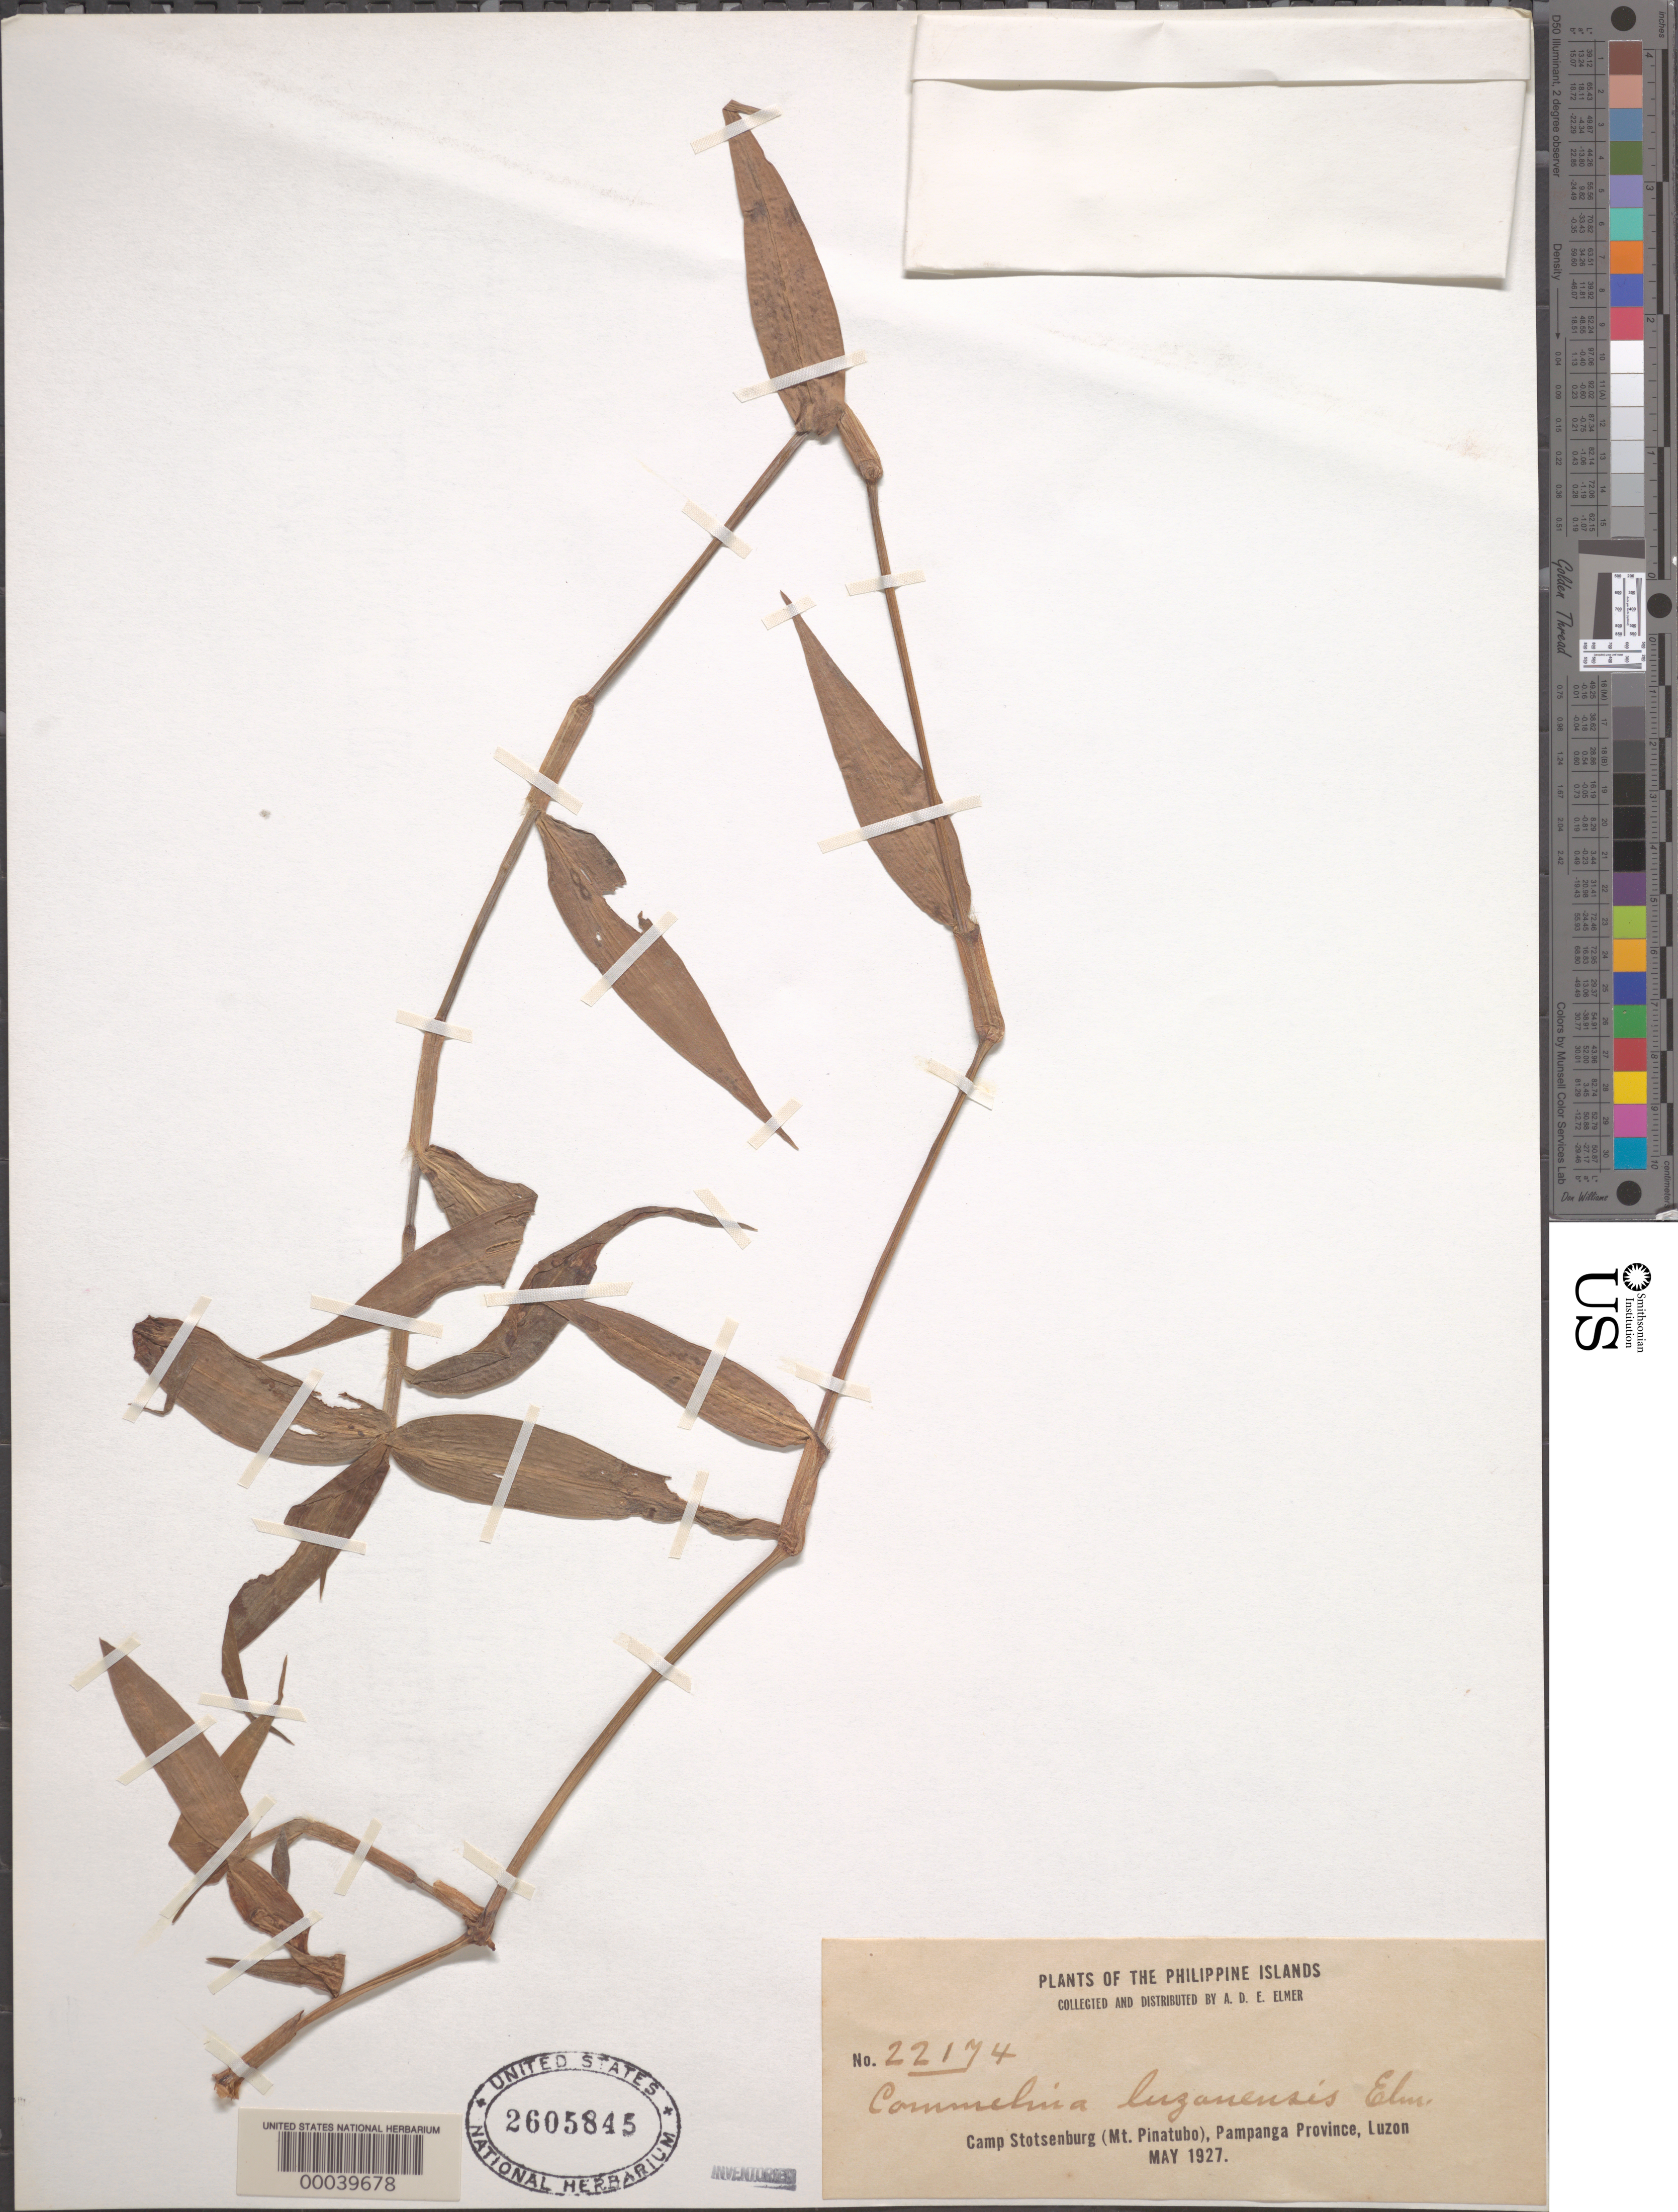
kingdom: Plantae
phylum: Tracheophyta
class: Liliopsida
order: Commelinales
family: Commelinaceae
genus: Commelina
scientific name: Commelina luzonensis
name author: Elmer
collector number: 22174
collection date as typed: May 1927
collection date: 1927-05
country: Philippines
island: Luzon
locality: Mt. pinatubo, pampanga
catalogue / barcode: US 2605845